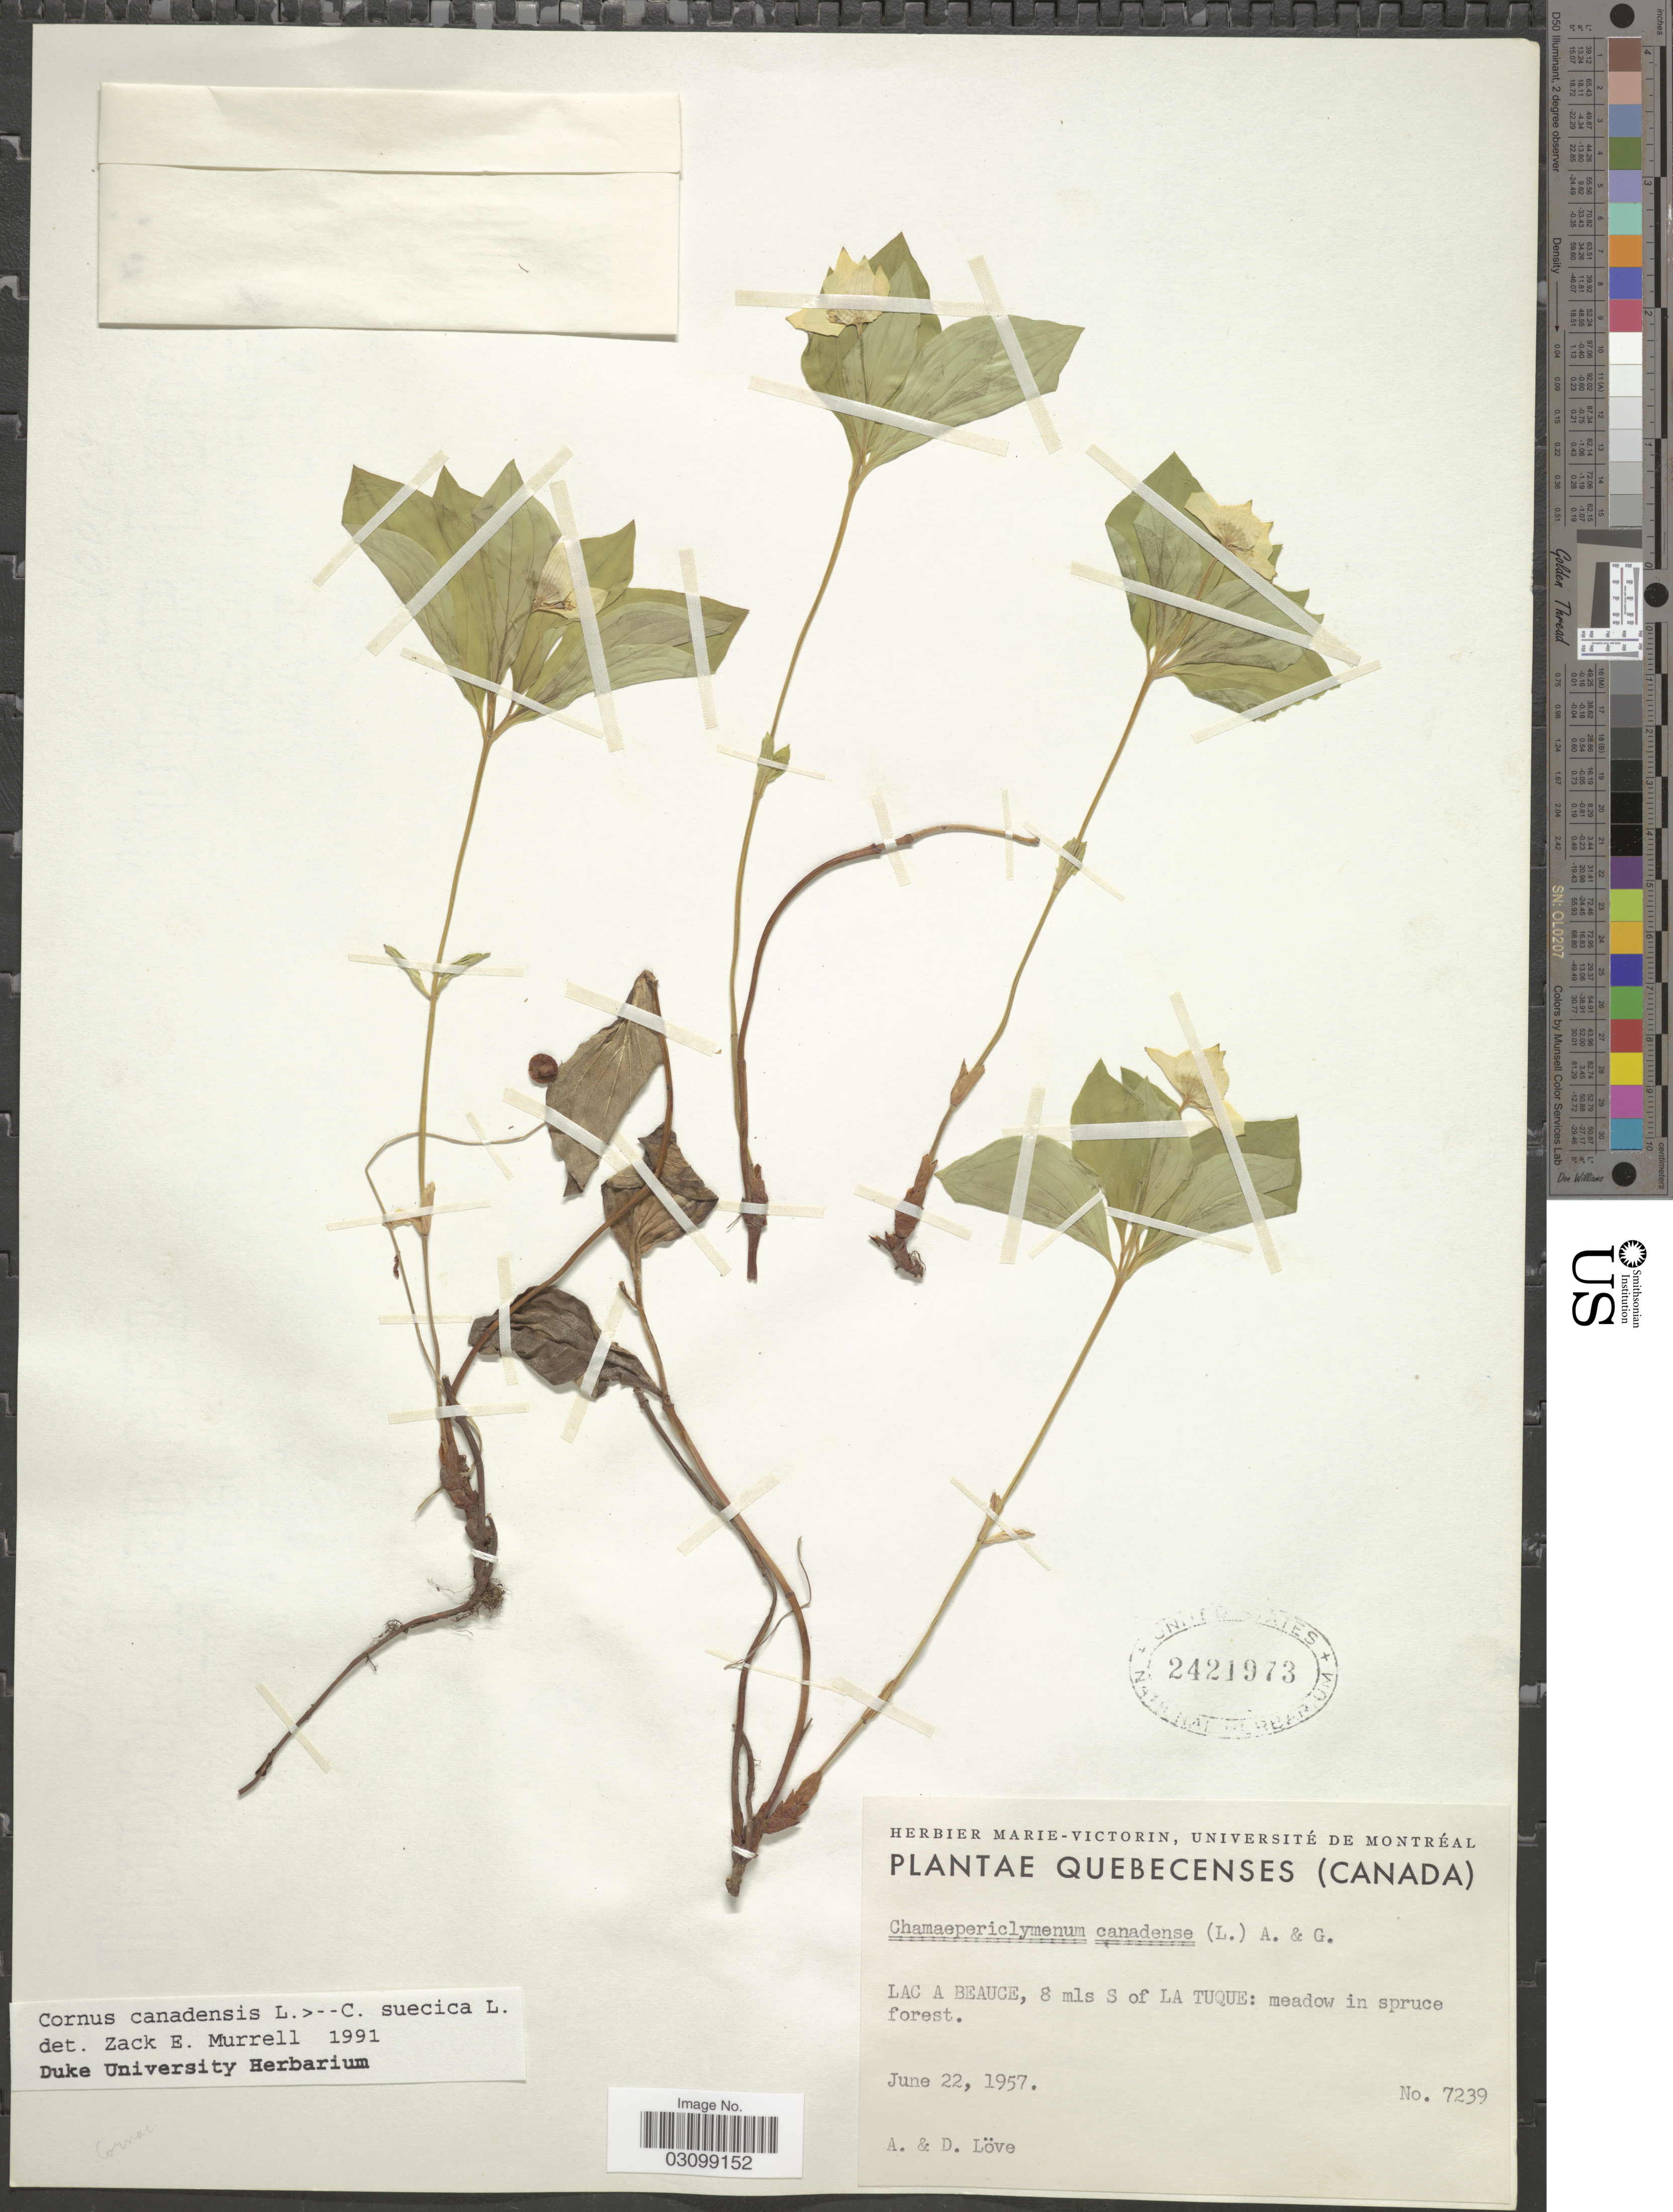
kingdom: Plantae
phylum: Tracheophyta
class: Magnoliopsida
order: Cornales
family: Cornaceae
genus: Cornus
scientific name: Cornus sp.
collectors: Á. Löve & D. Löve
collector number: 7239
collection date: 1957-06-22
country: Canada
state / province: Quebec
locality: Lac a Beauce, 8 mls S of La Tuque: meadow in spruce forest.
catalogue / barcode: US 2421973